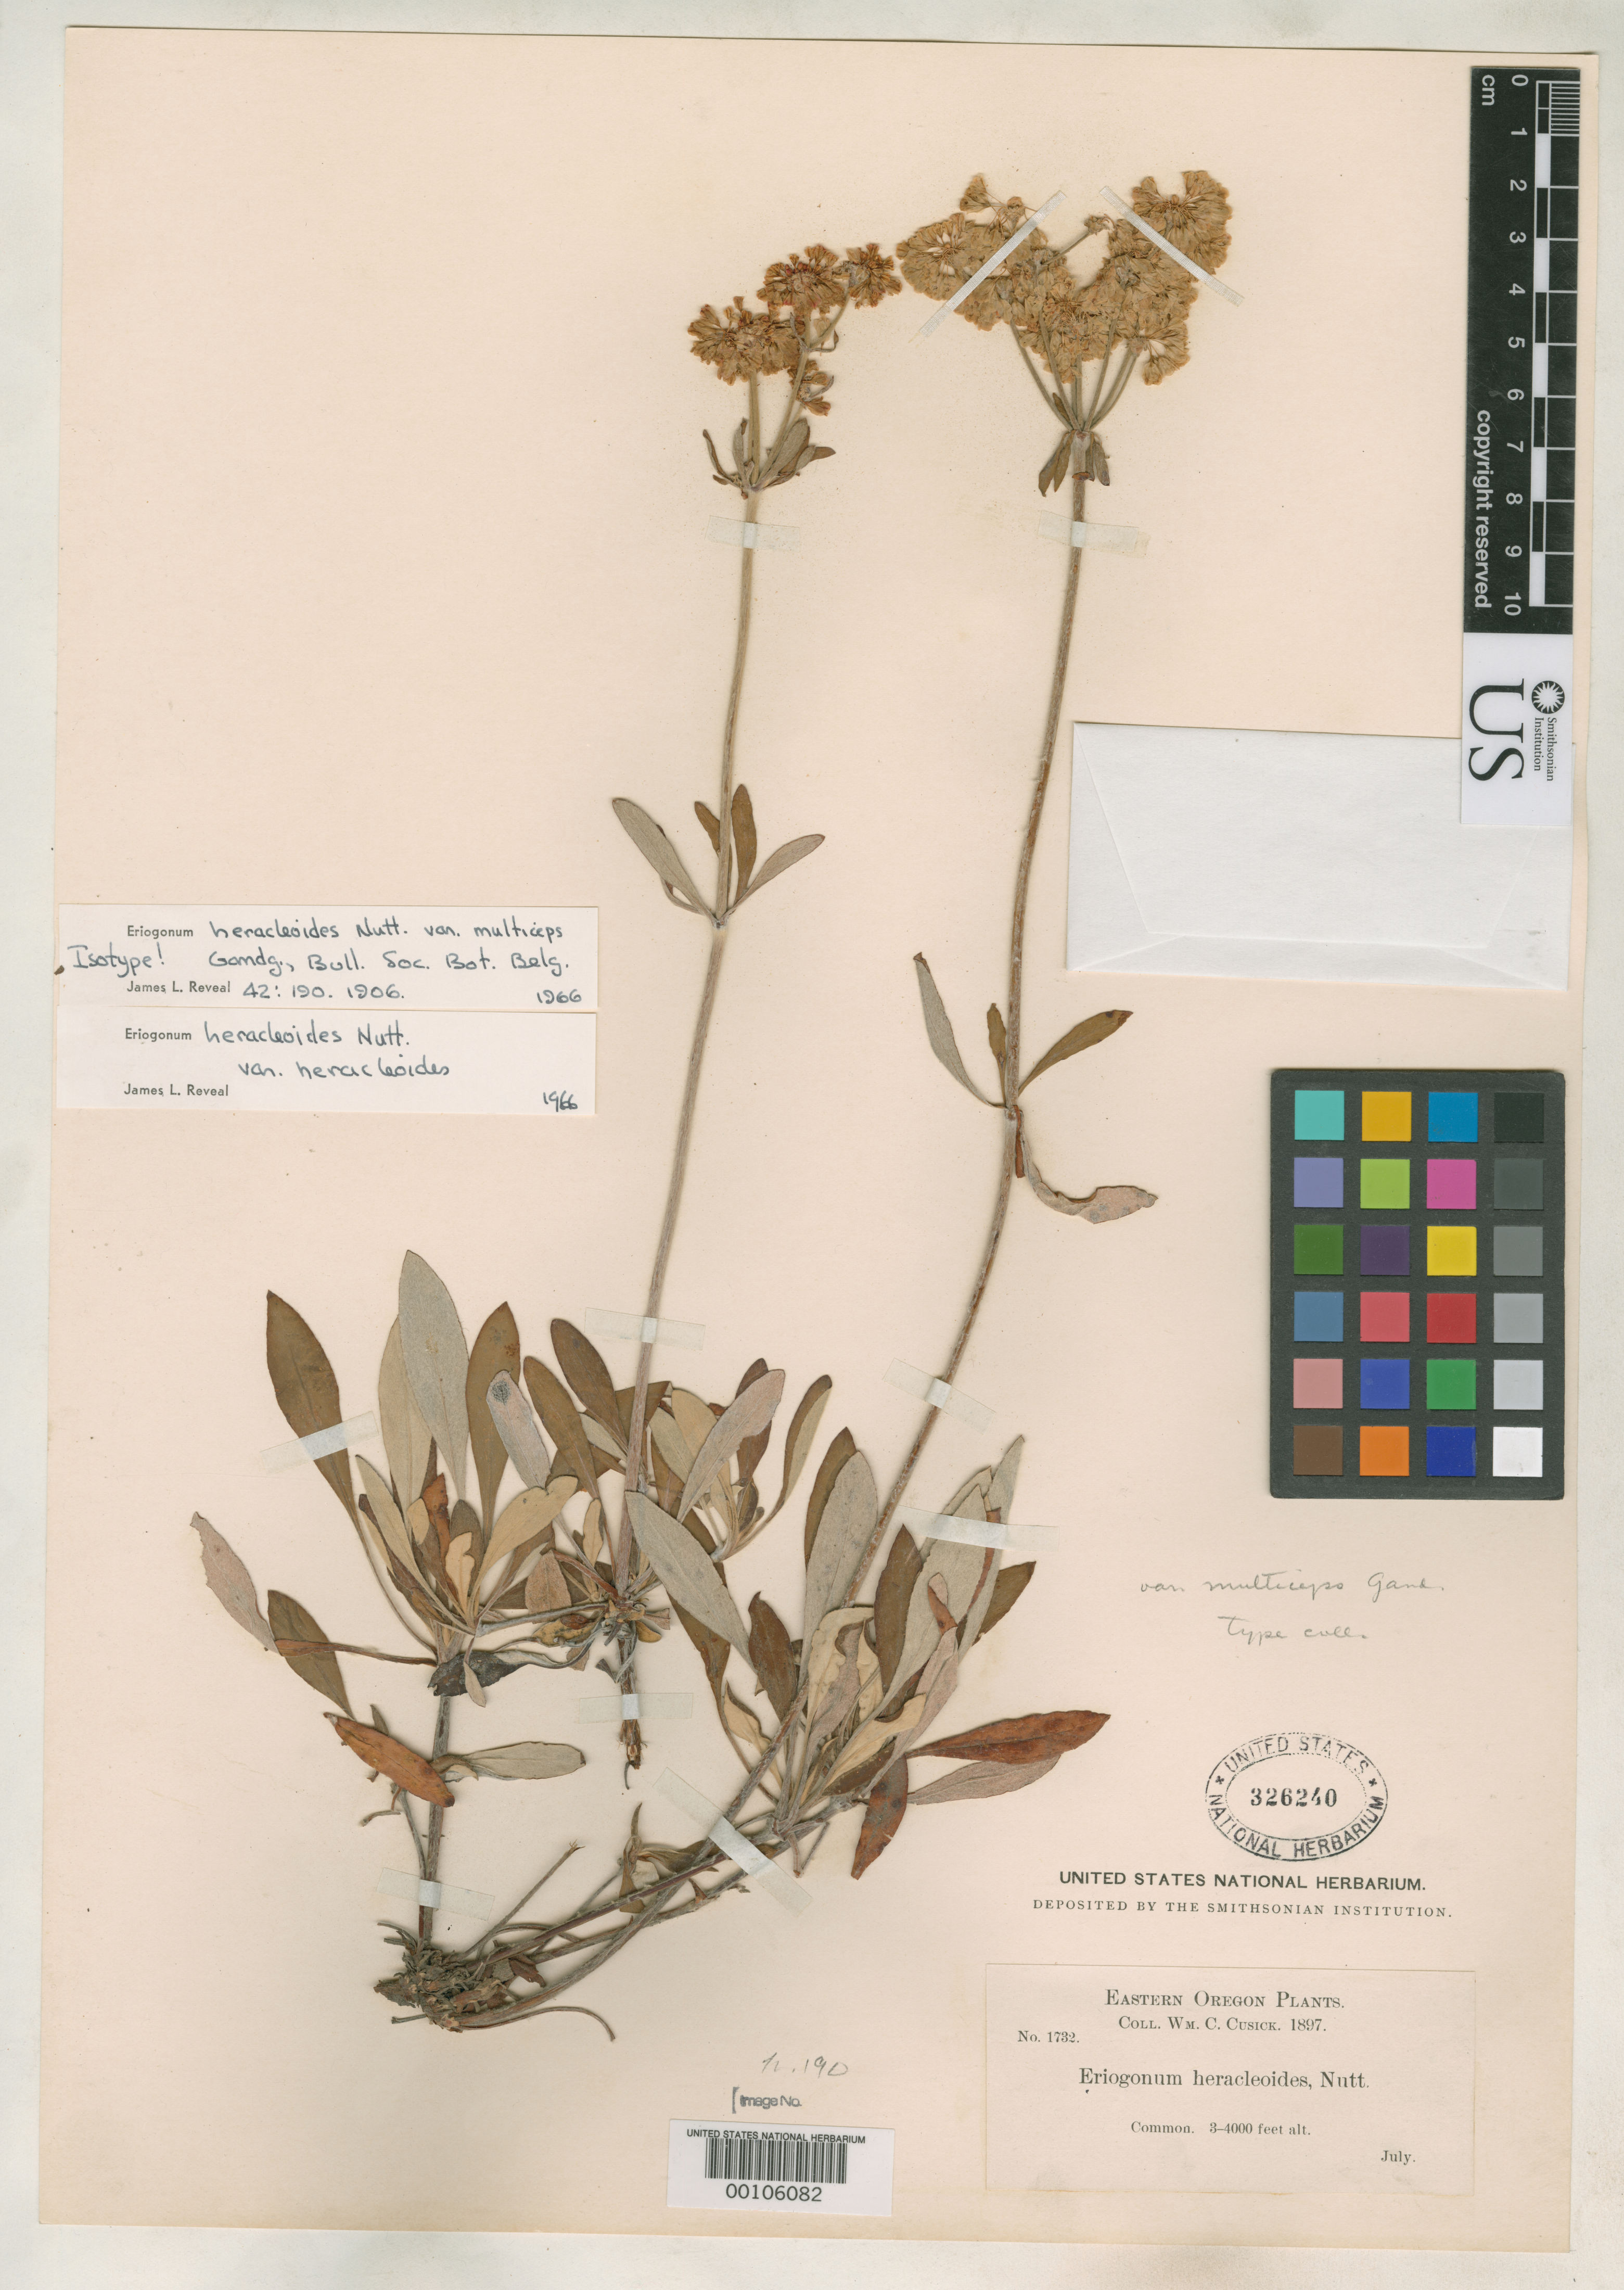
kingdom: Plantae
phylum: Tracheophyta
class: Magnoliopsida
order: Caryophyllales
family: Polygonaceae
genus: Eriogonum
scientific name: Eriogonum heracleoides var. multiceps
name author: Gand.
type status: Isotype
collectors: W. C. Cusick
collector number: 1732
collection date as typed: Jul 1897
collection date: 1897-07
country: United States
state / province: Oregon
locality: Wallowa Mts.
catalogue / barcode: US 326240